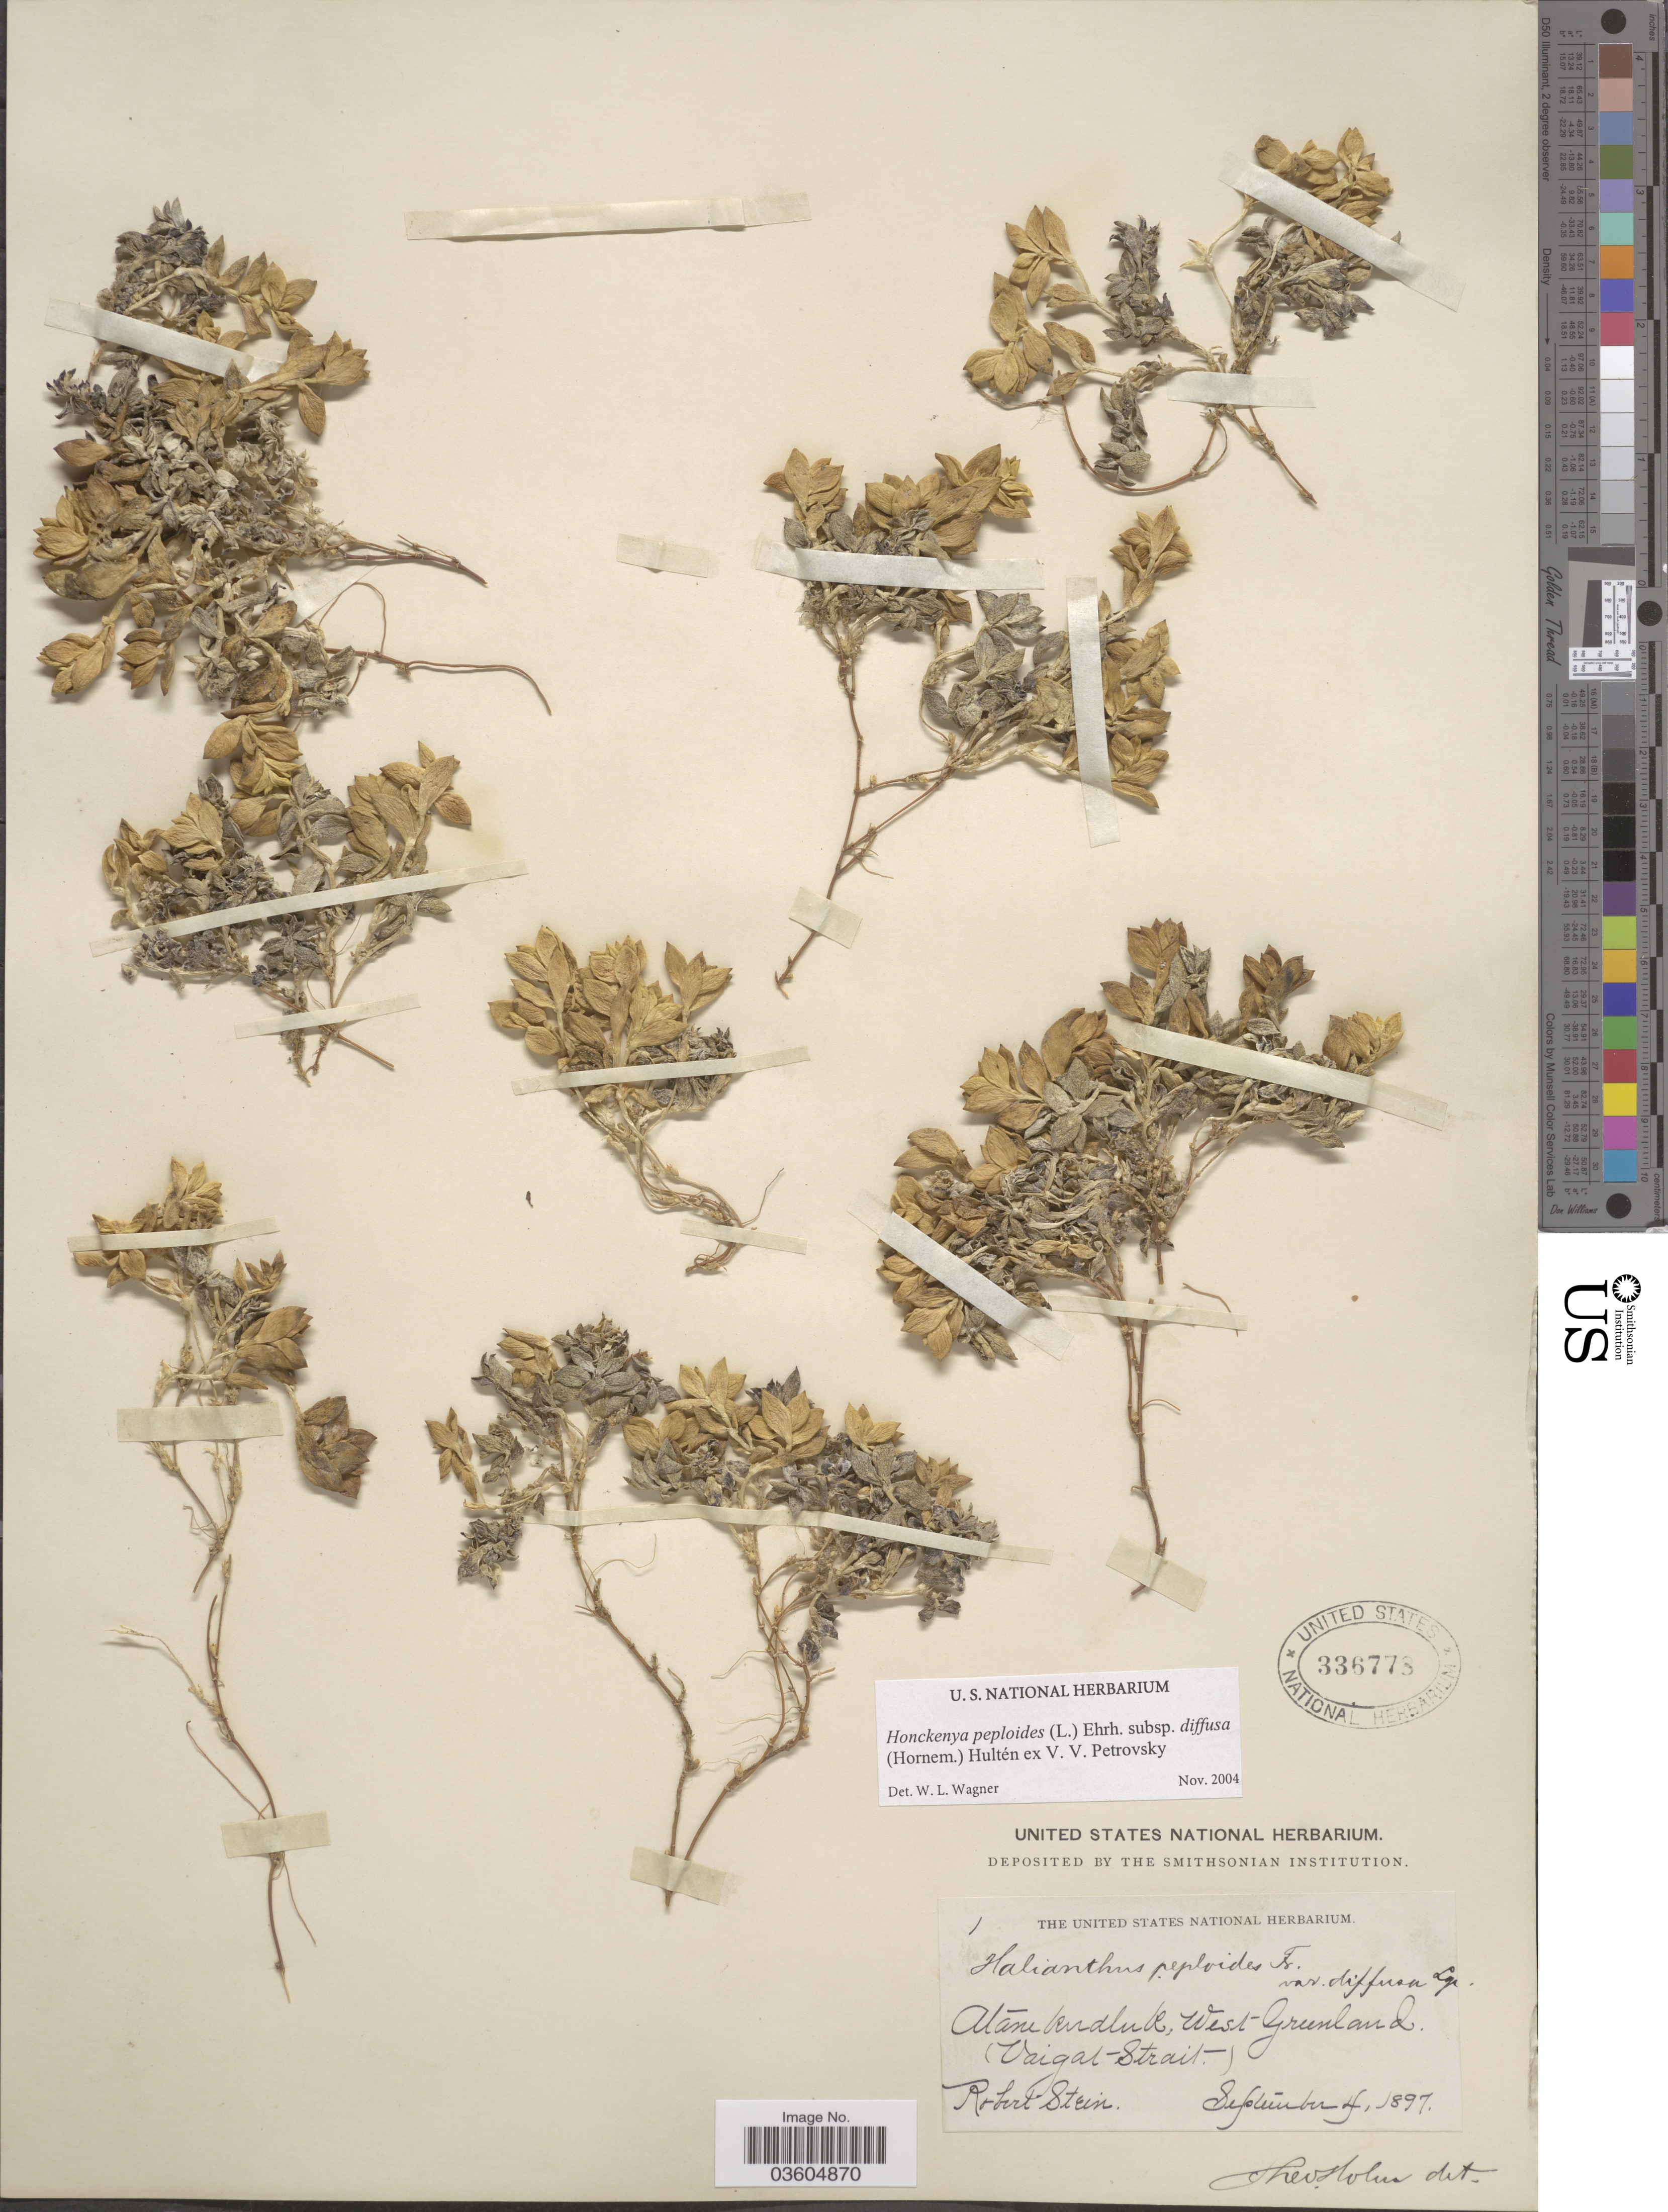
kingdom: Plantae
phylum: Tracheophyta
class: Magnoliopsida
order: Caryophyllales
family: Caryophyllaceae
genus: Honckenya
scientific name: Honckenya peploides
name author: (L.) Ehrh.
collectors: R. Stein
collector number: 1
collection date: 1897-09-04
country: Greenland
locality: Atanikerdluk, West Greenland. (Vaigat Strait).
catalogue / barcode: US 336778